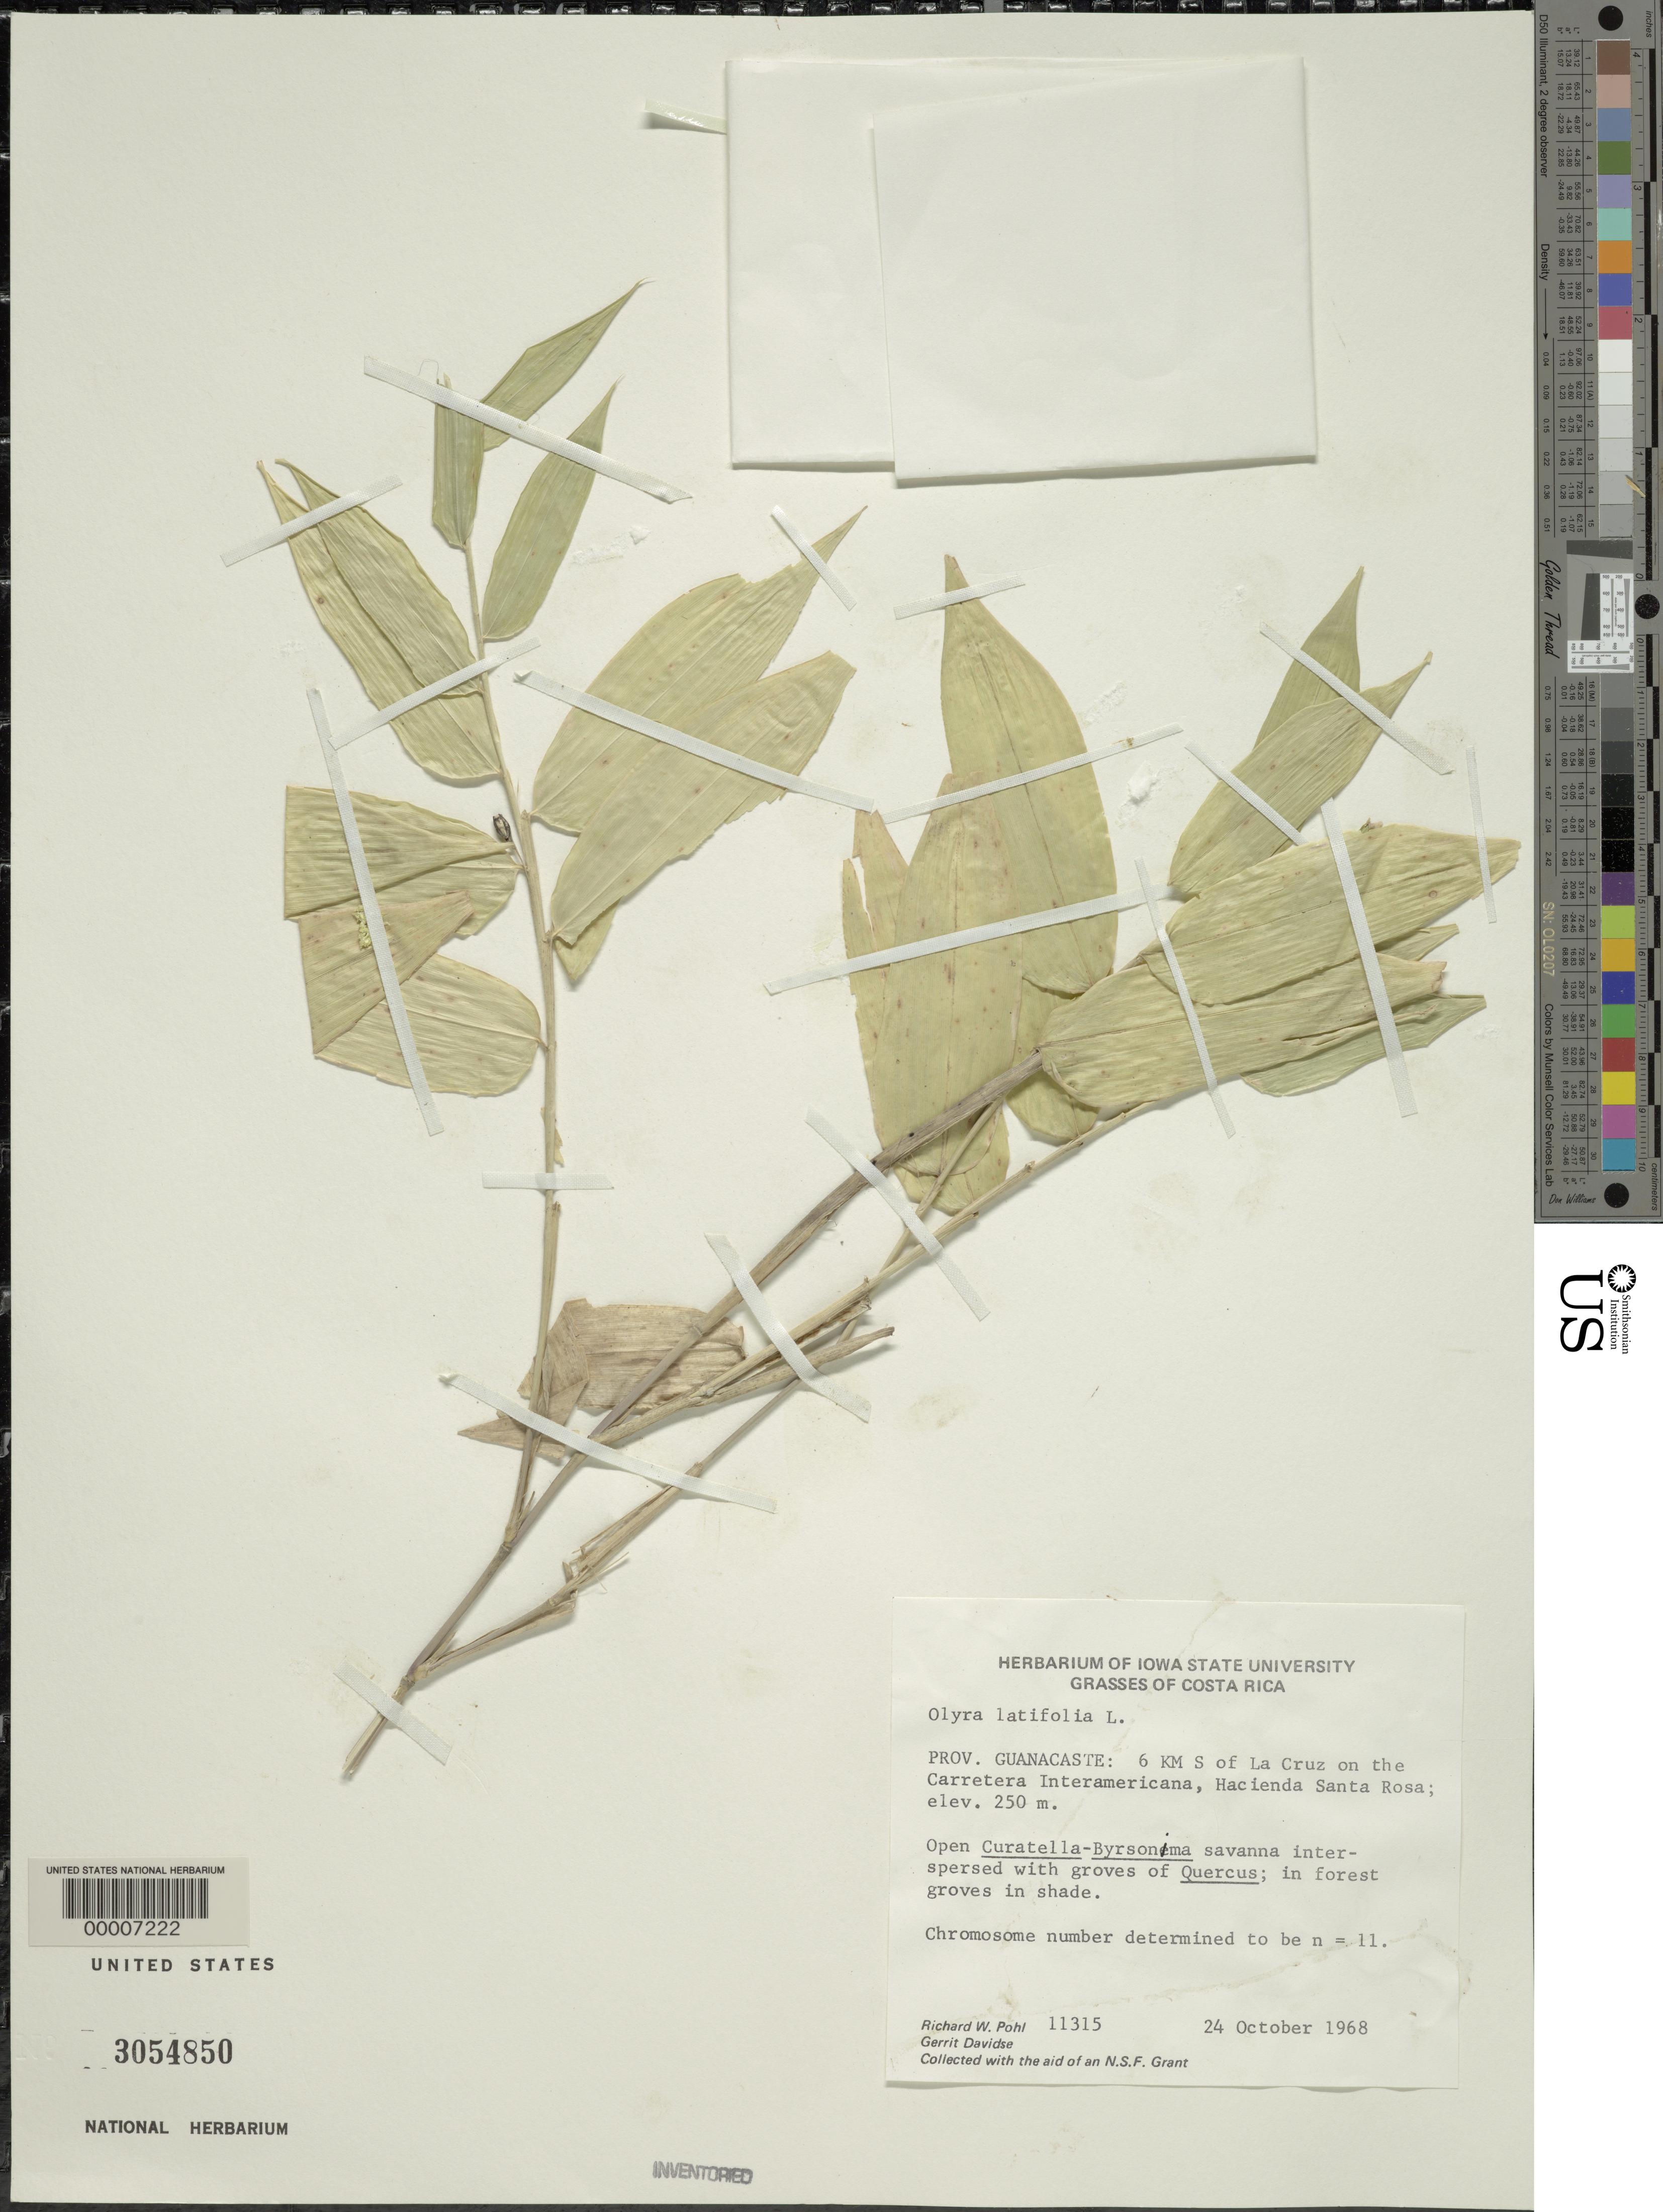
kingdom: Plantae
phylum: Tracheophyta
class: Liliopsida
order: Poales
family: Poaceae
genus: Olyra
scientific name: Olyra latifolia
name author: L.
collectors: R. W. Pohl & G. Davidse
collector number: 11315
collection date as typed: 24 Oct 1968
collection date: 1968-10-24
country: Costa Rica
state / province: Guanacaste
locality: La Cruz, carretera Interamericana, Hacienda Santa Rosa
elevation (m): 250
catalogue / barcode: US 3054850